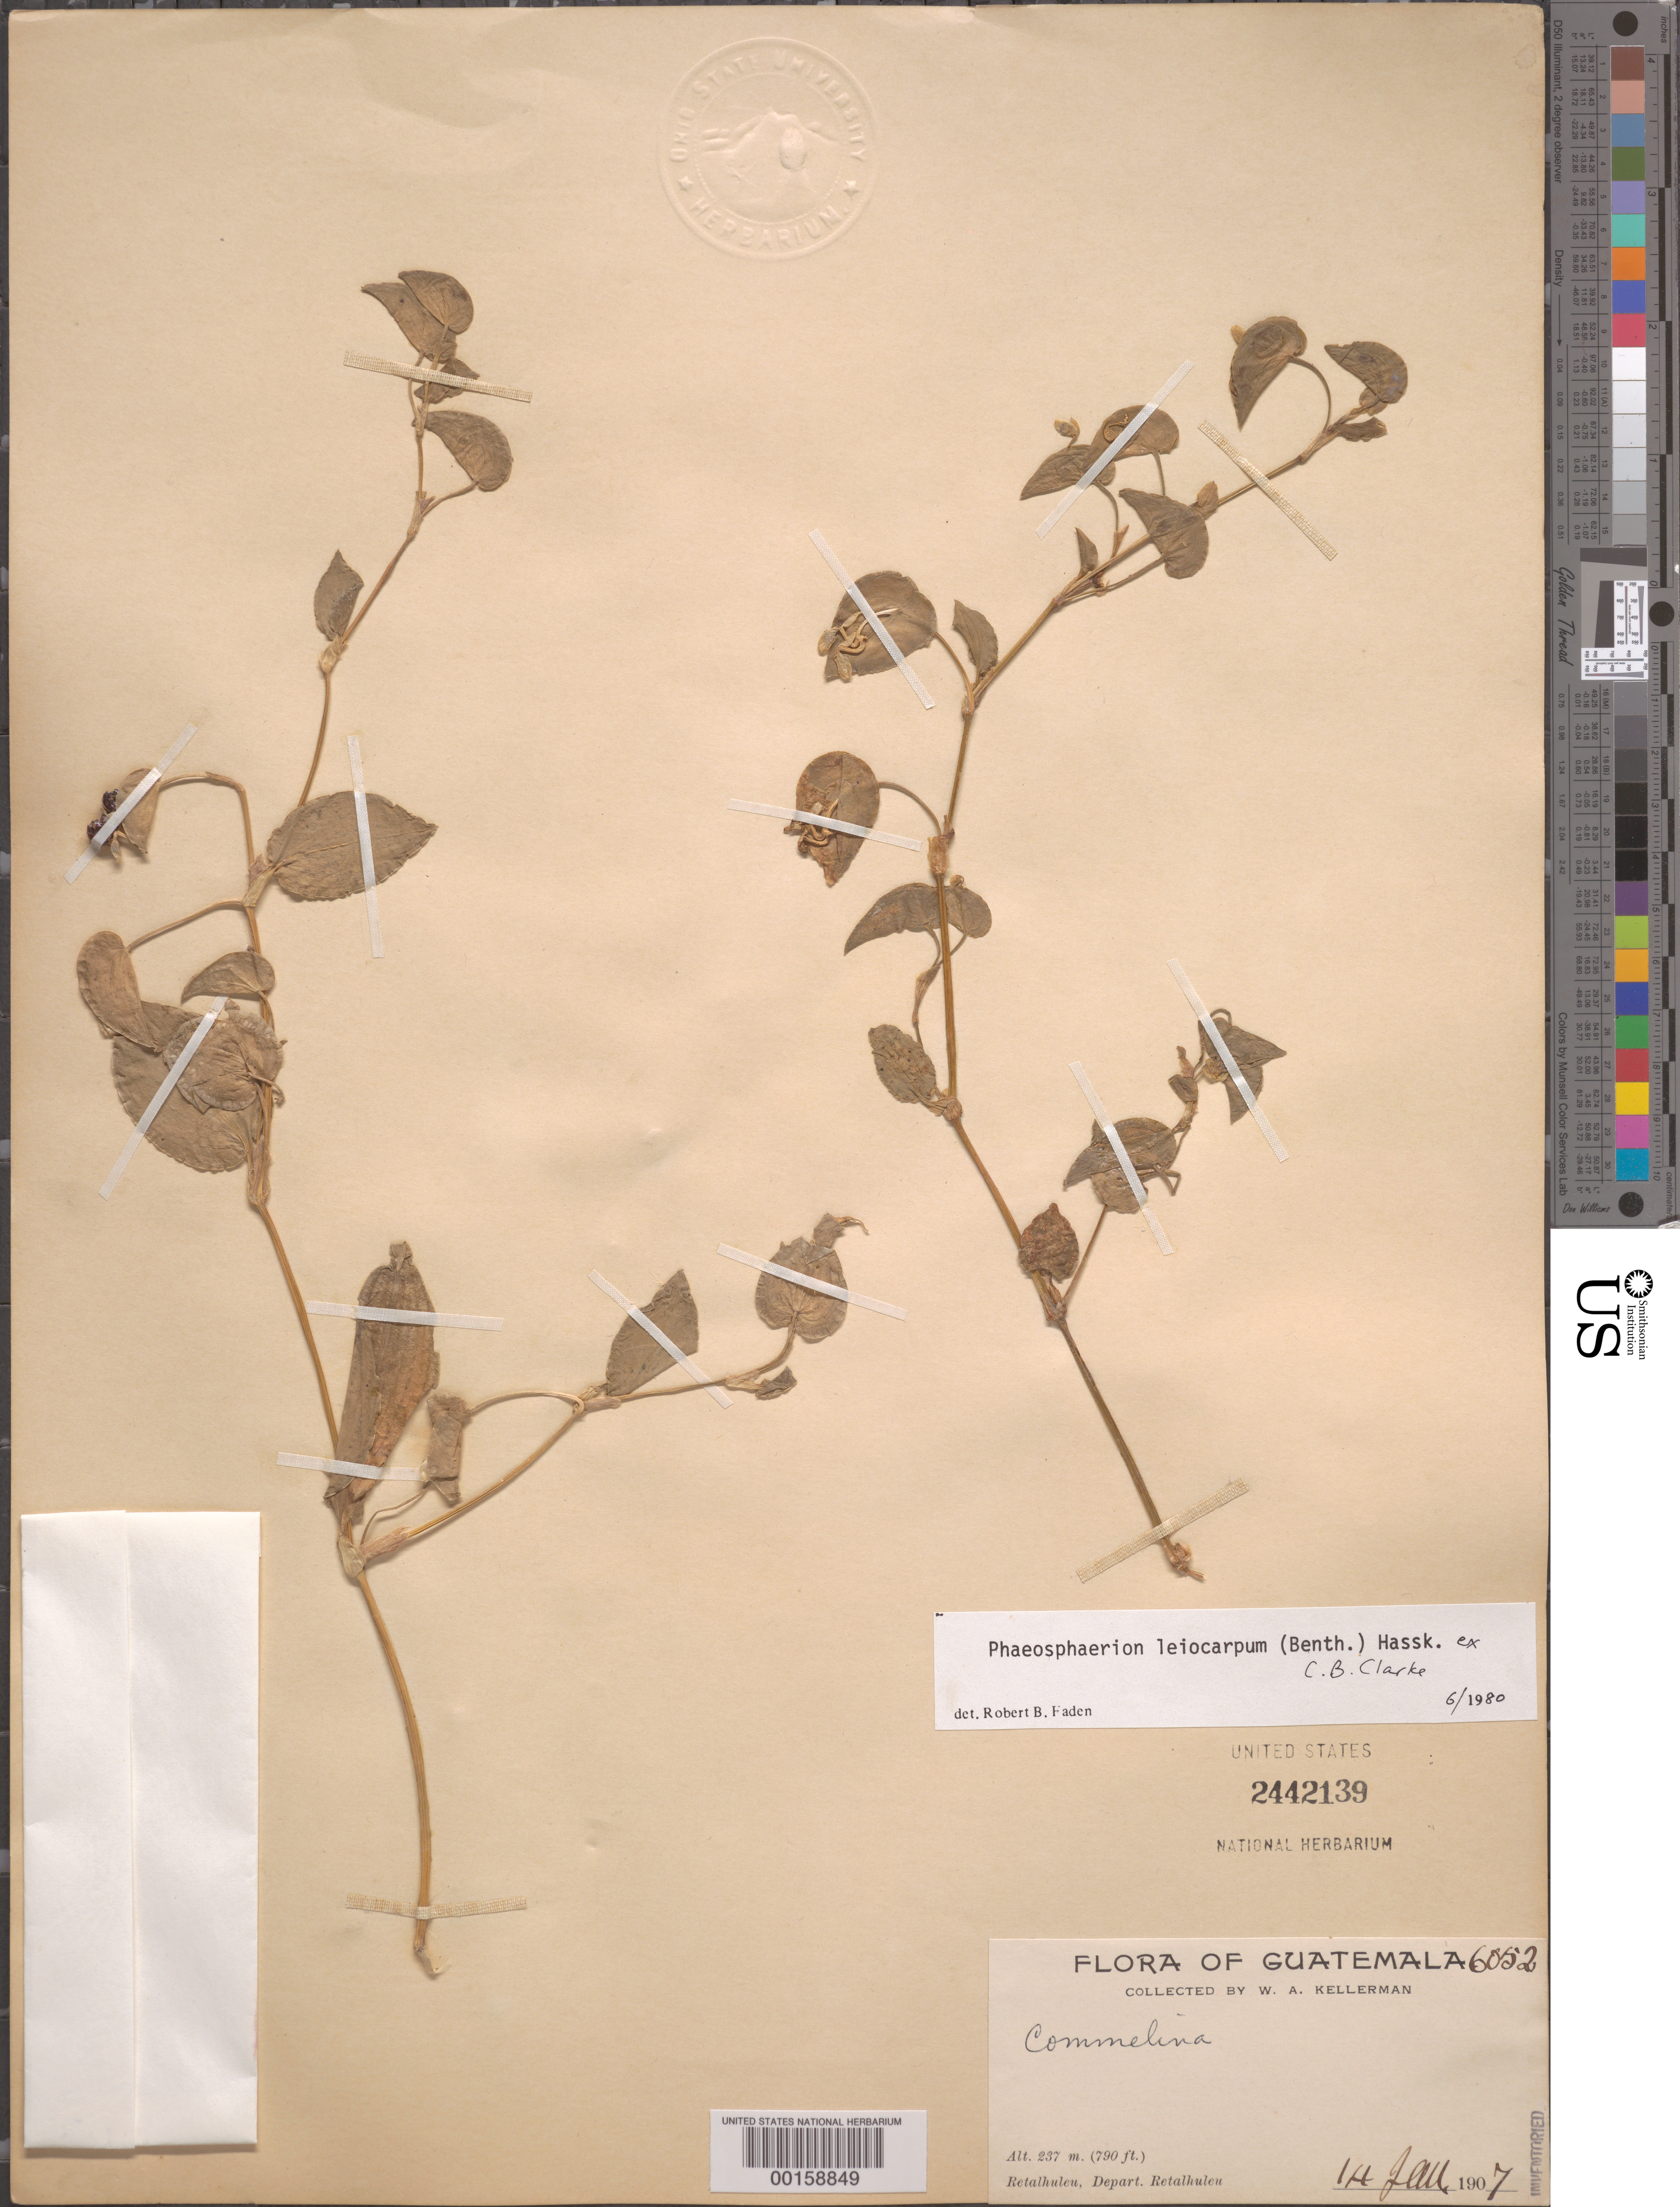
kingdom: Plantae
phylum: Tracheophyta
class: Liliopsida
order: Commelinales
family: Commelinaceae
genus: Commelina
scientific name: Commelina leiocarpa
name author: Benth.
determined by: Faden, Robert B., (US), Smithsonian Institution - National Museum of Natural History (UNITED STATES)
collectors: W. A. Kellerman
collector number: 6052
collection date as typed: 14 Jan 1907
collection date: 1907-01-14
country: Guatemala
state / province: Retalhuleu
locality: Retalhuleu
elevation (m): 237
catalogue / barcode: US 2442139